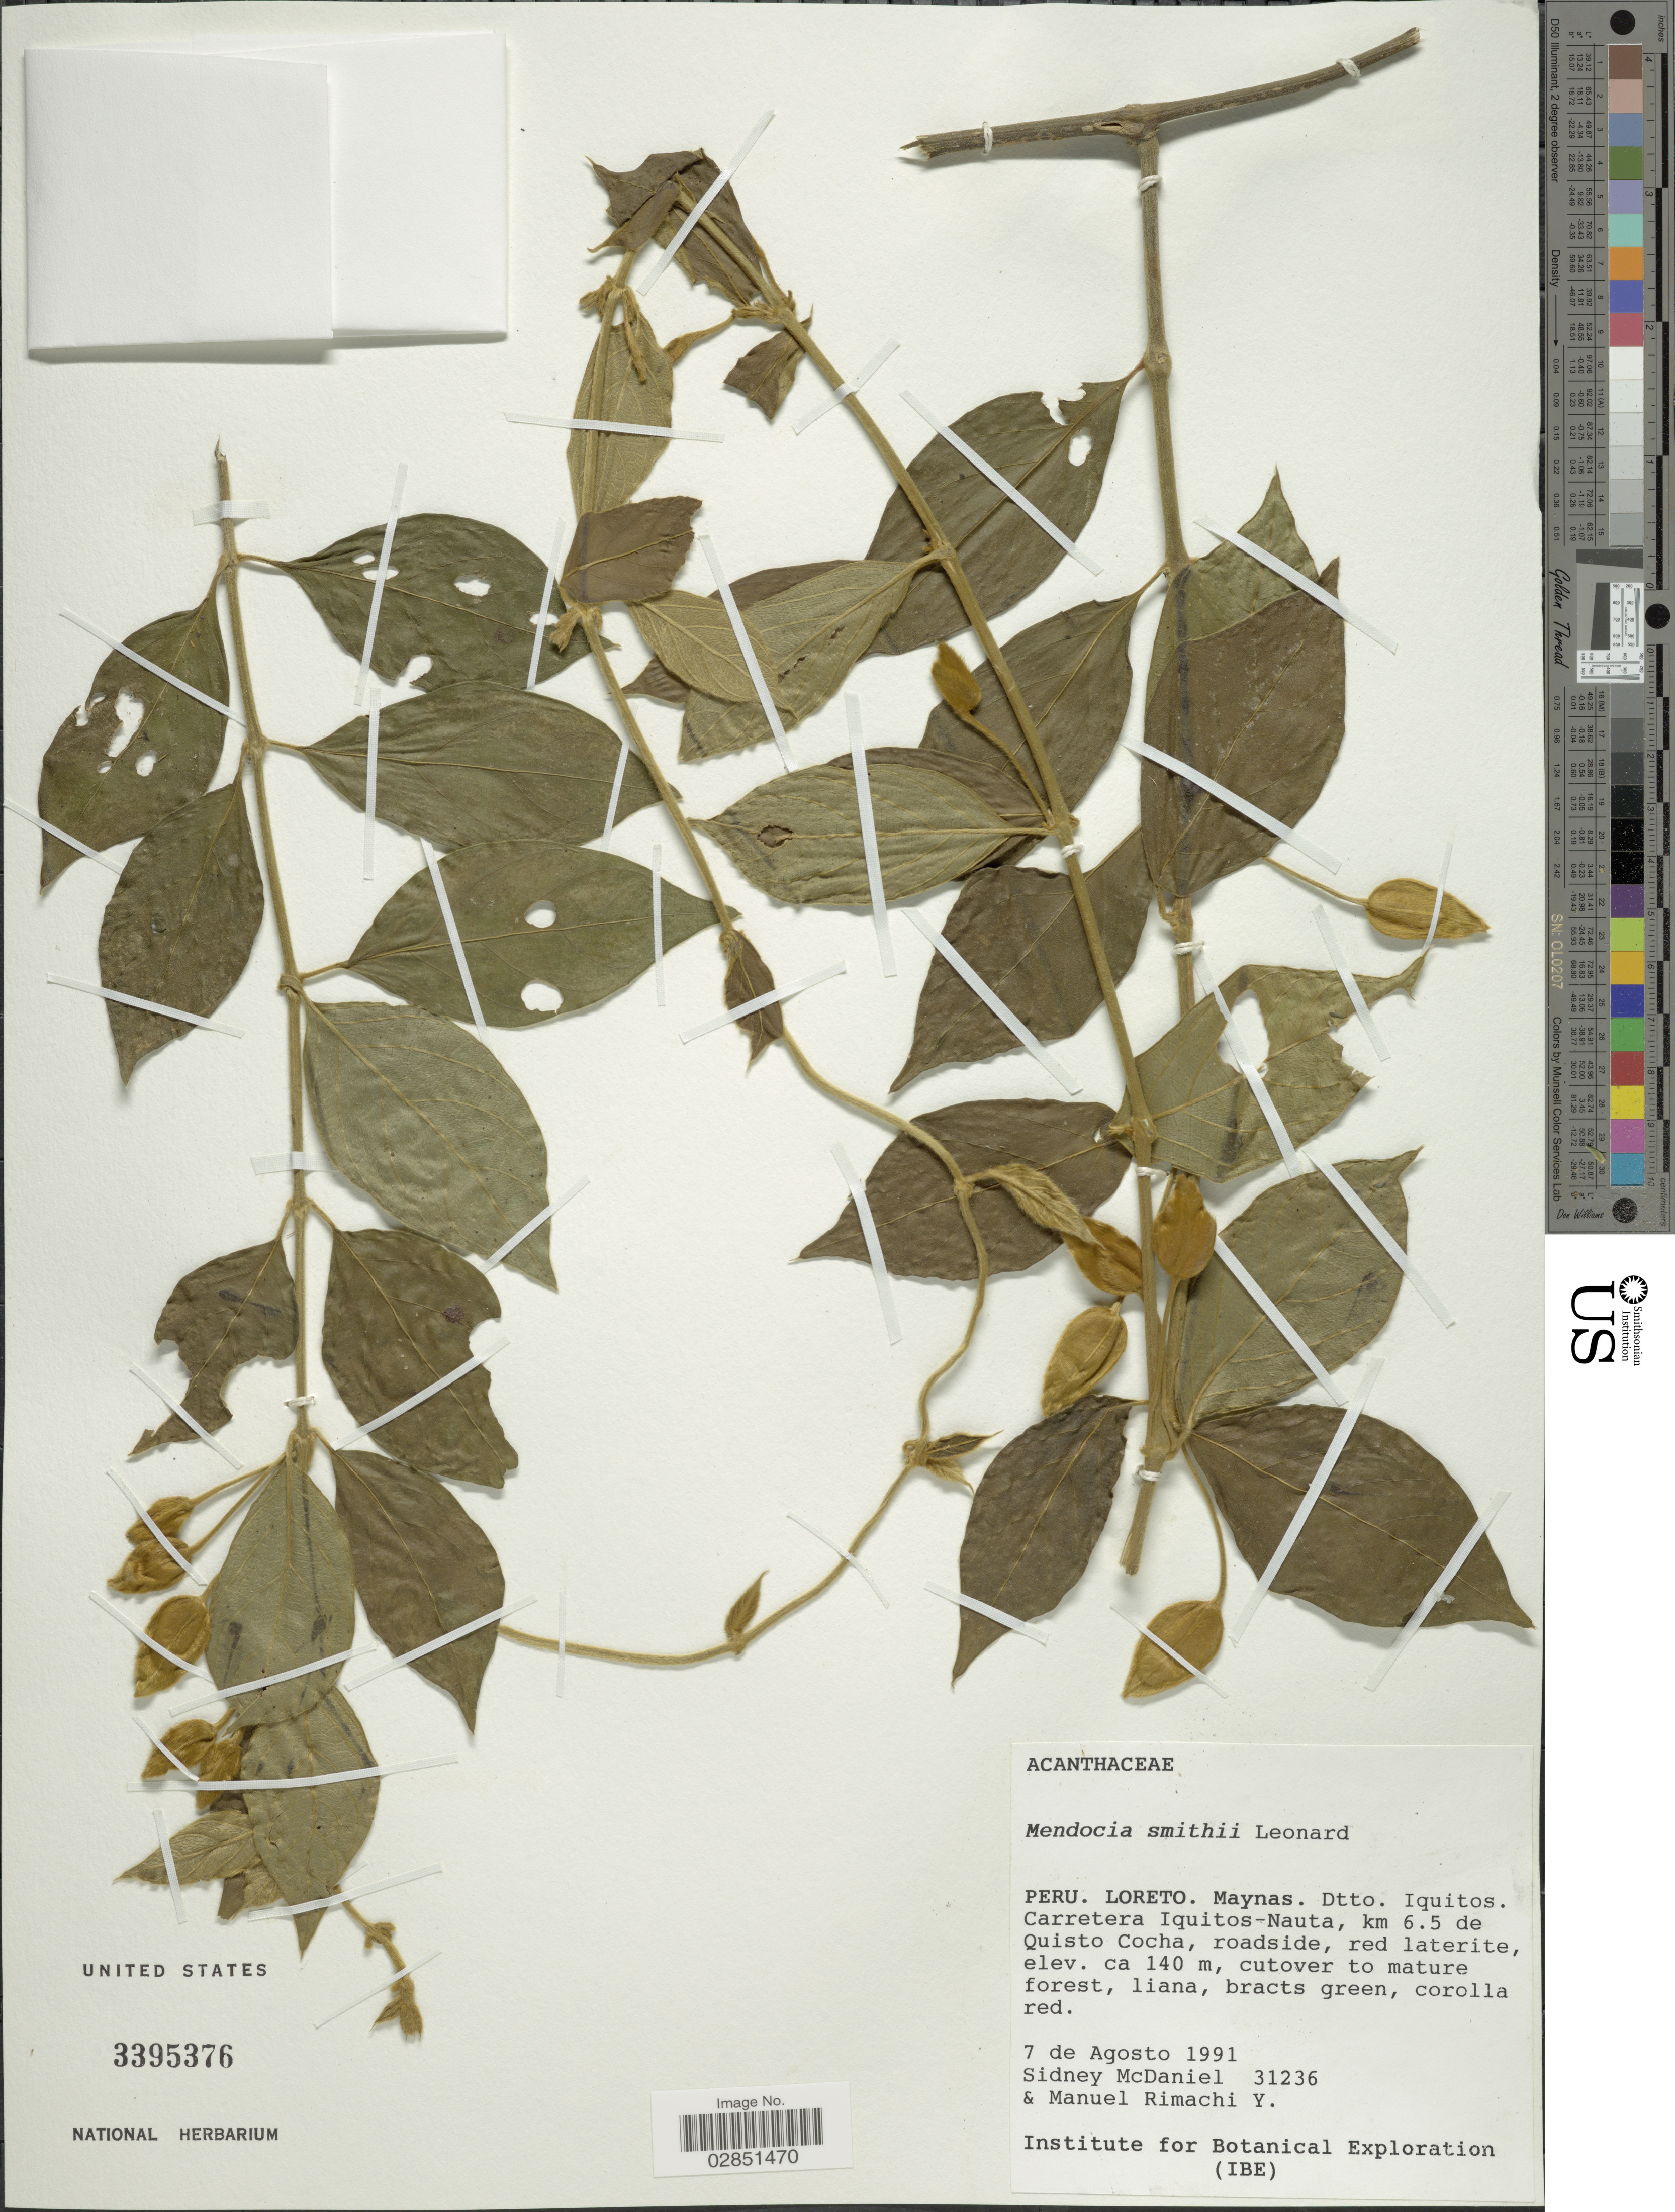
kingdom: Plantae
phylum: Tracheophyta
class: Magnoliopsida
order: Lamiales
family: Acanthaceae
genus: Mendoncia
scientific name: Mendoncia smithii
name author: Leonard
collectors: S. McDaniel & M. Rimachi Y.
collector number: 31236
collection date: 1991-08-07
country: Peru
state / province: Loreto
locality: Maynas. Dtto. Iquitos. Carretera Iquitos-Nauta, km 6.5 de Quisto Cocha, roadside.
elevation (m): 140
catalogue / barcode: US 3395376